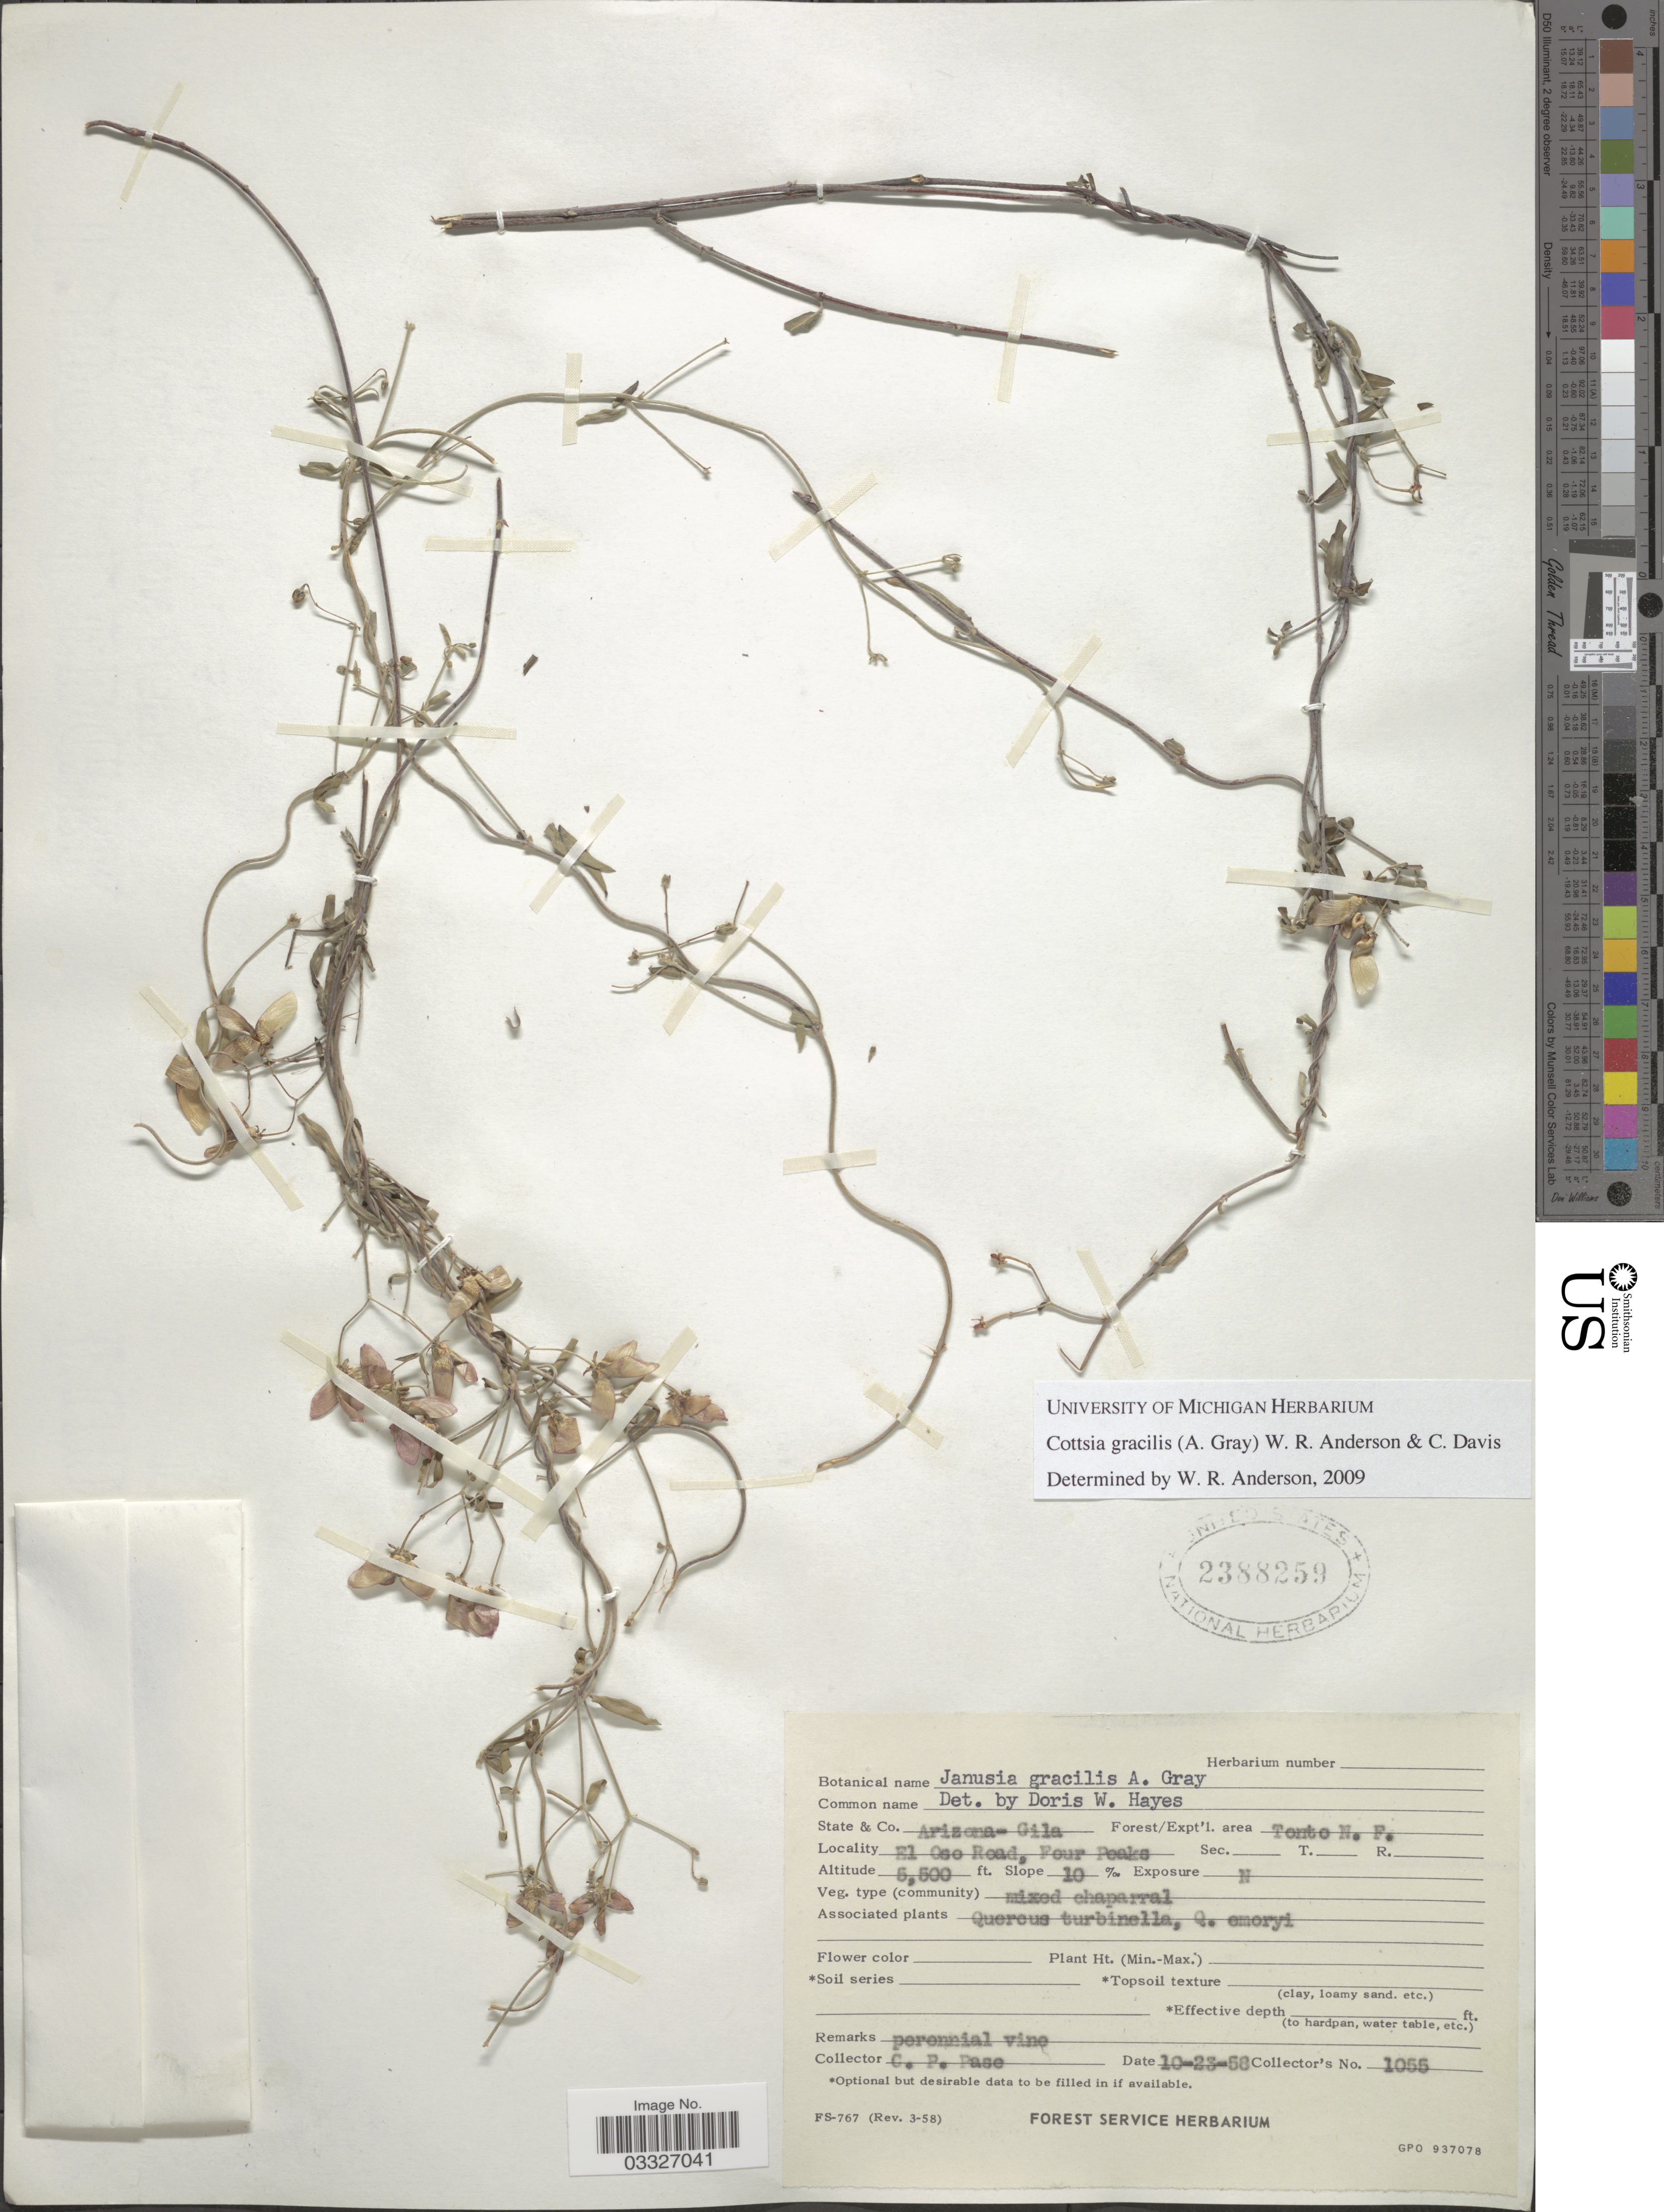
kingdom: Plantae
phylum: Tracheophyta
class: Magnoliopsida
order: Malpighiales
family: Malpighiaceae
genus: Cottsia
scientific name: Cottsia gracilis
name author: (A. Gray) W.R. Anderson & C. Davis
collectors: C. P. Pase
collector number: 1055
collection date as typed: Transcribed d/m/y: 23/10/58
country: United States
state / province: Arizona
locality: Co. Gila. Forest/Expt'l area Tonto N. F. El Oso Road, Four Peaks.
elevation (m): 1676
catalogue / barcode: US 2388259